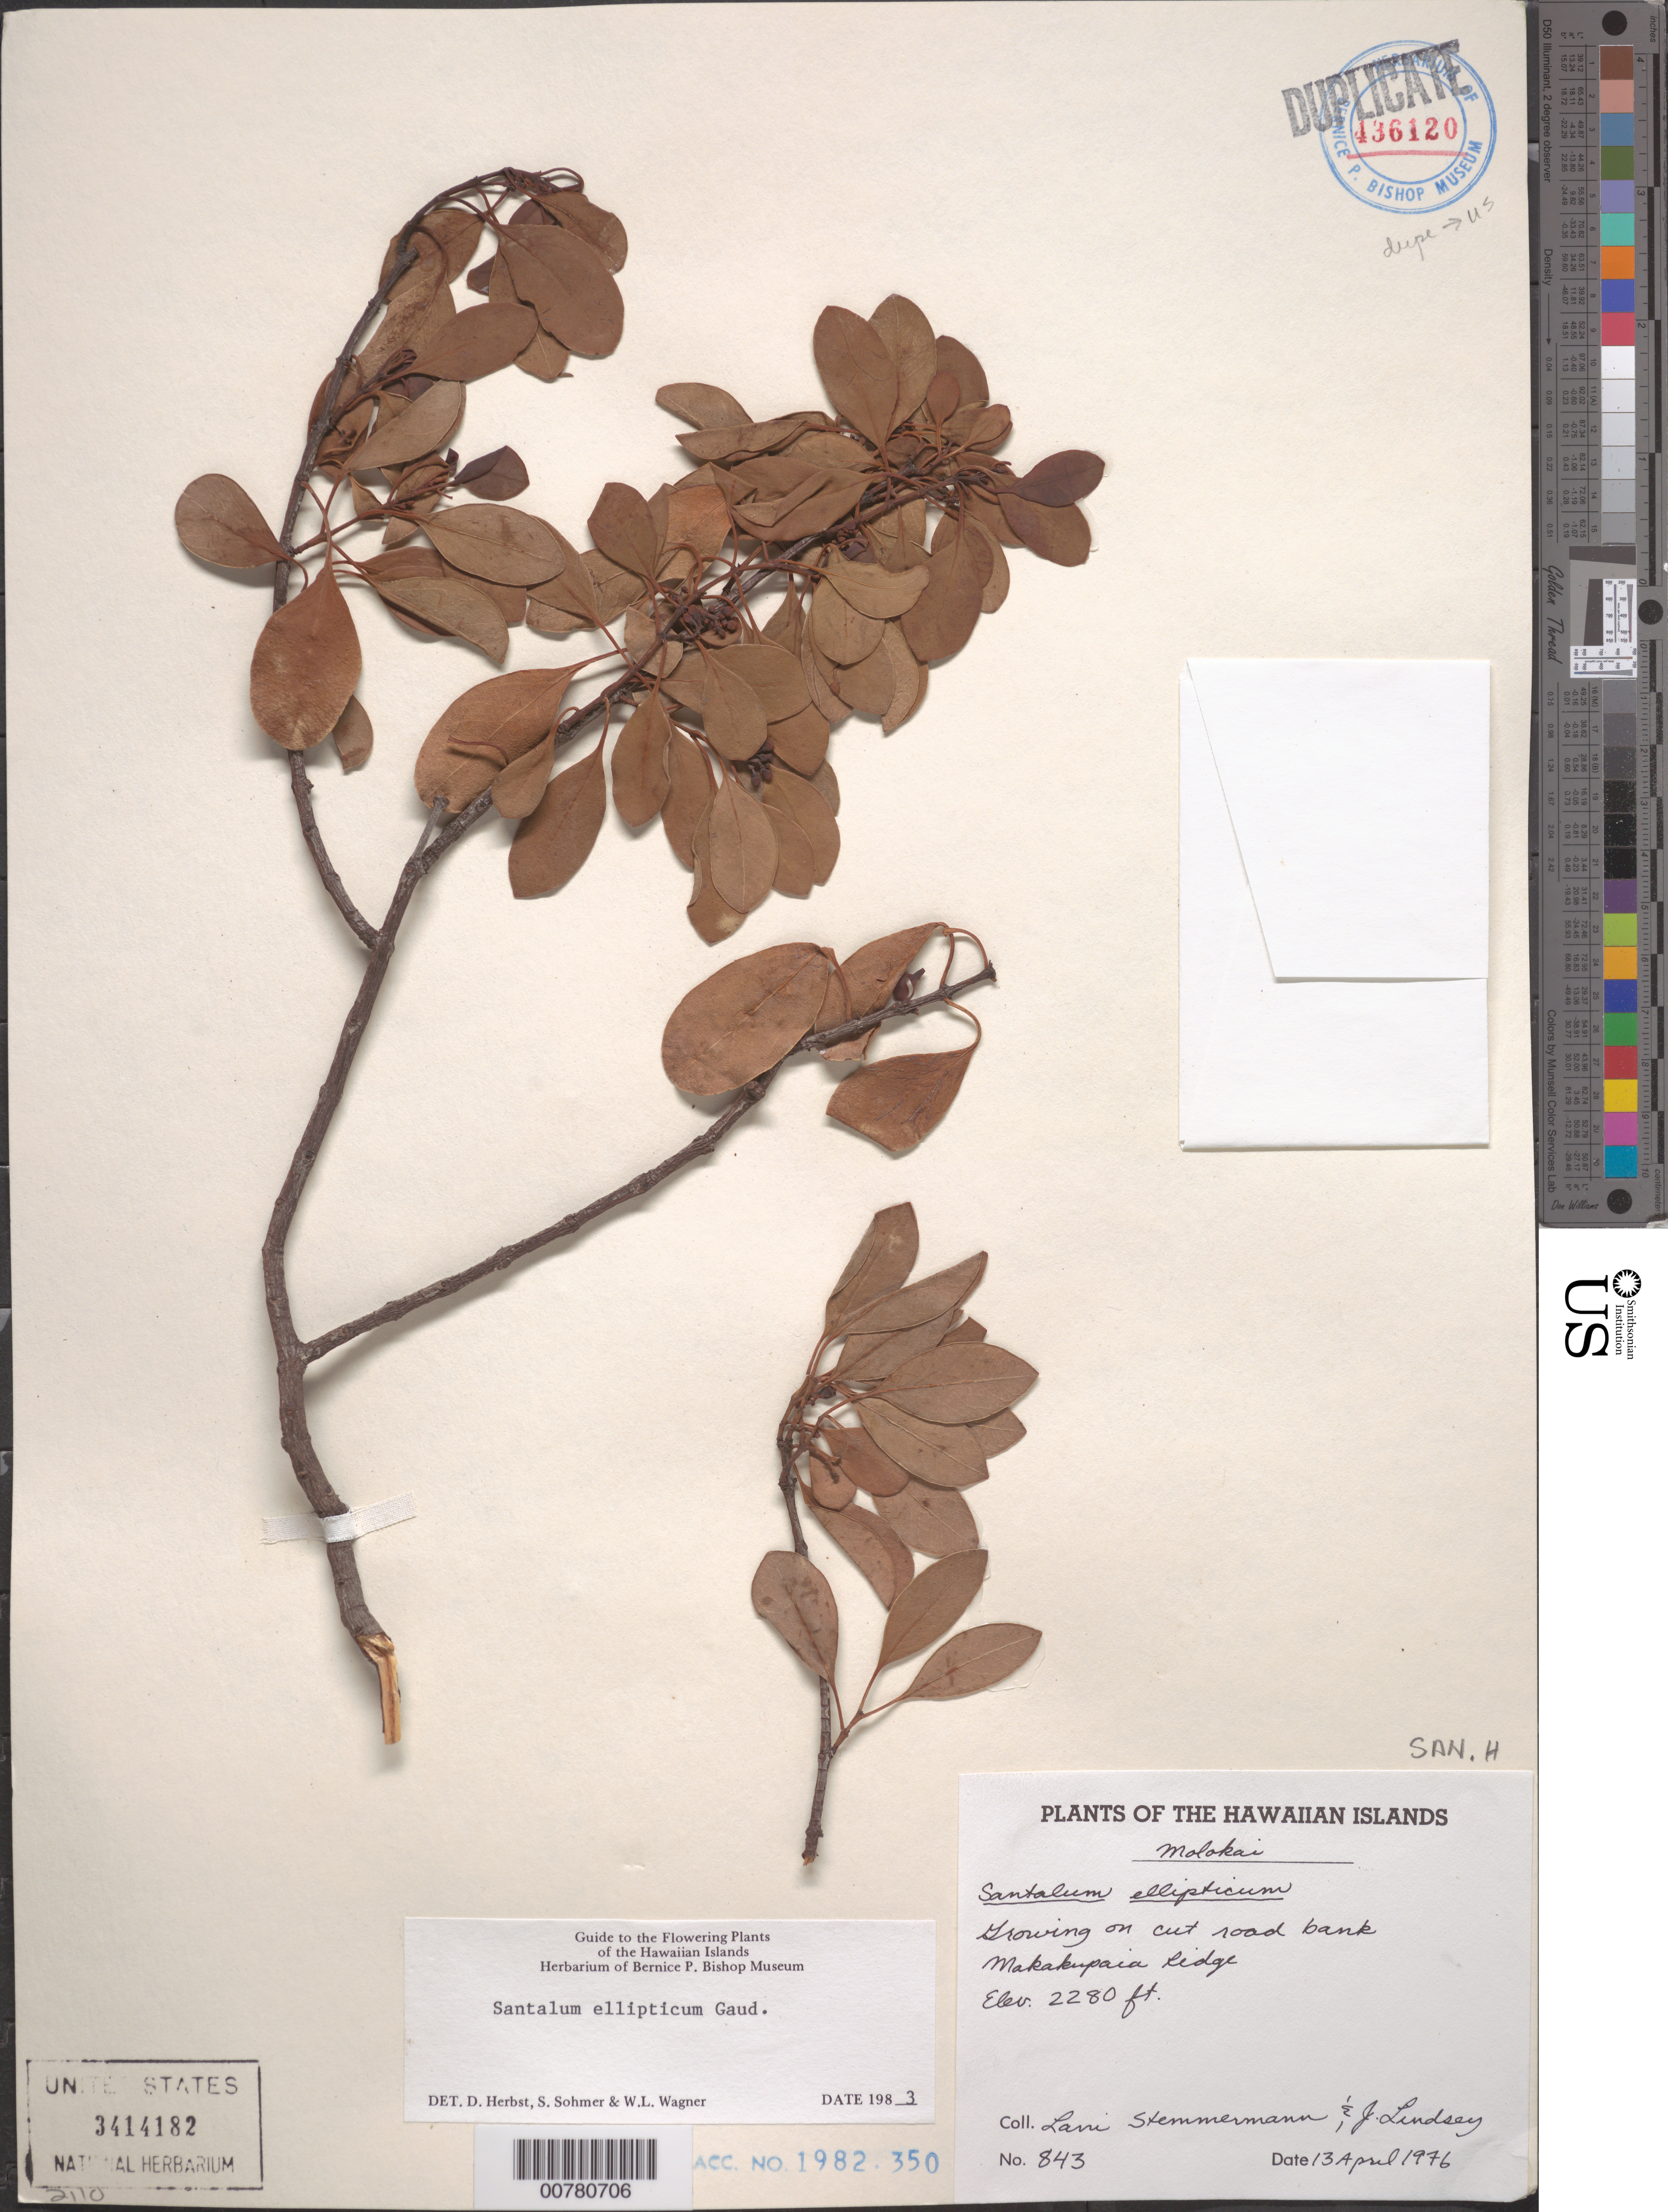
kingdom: Plantae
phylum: Tracheophyta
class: Magnoliopsida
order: Santalales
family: Santalaceae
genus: Santalum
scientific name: Santalum ellipticum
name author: Gaudich.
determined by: Herbst, D. R.; Sohmer, S. H.; Wagner, W. L.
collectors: L. Stemmermann & J. Lindsey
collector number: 843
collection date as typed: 13 Apr 1976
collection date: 1976-04-13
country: United States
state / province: Hawaii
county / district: Maui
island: Moloka'i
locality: Makakupaia Ridge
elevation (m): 694.9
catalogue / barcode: US 3414182